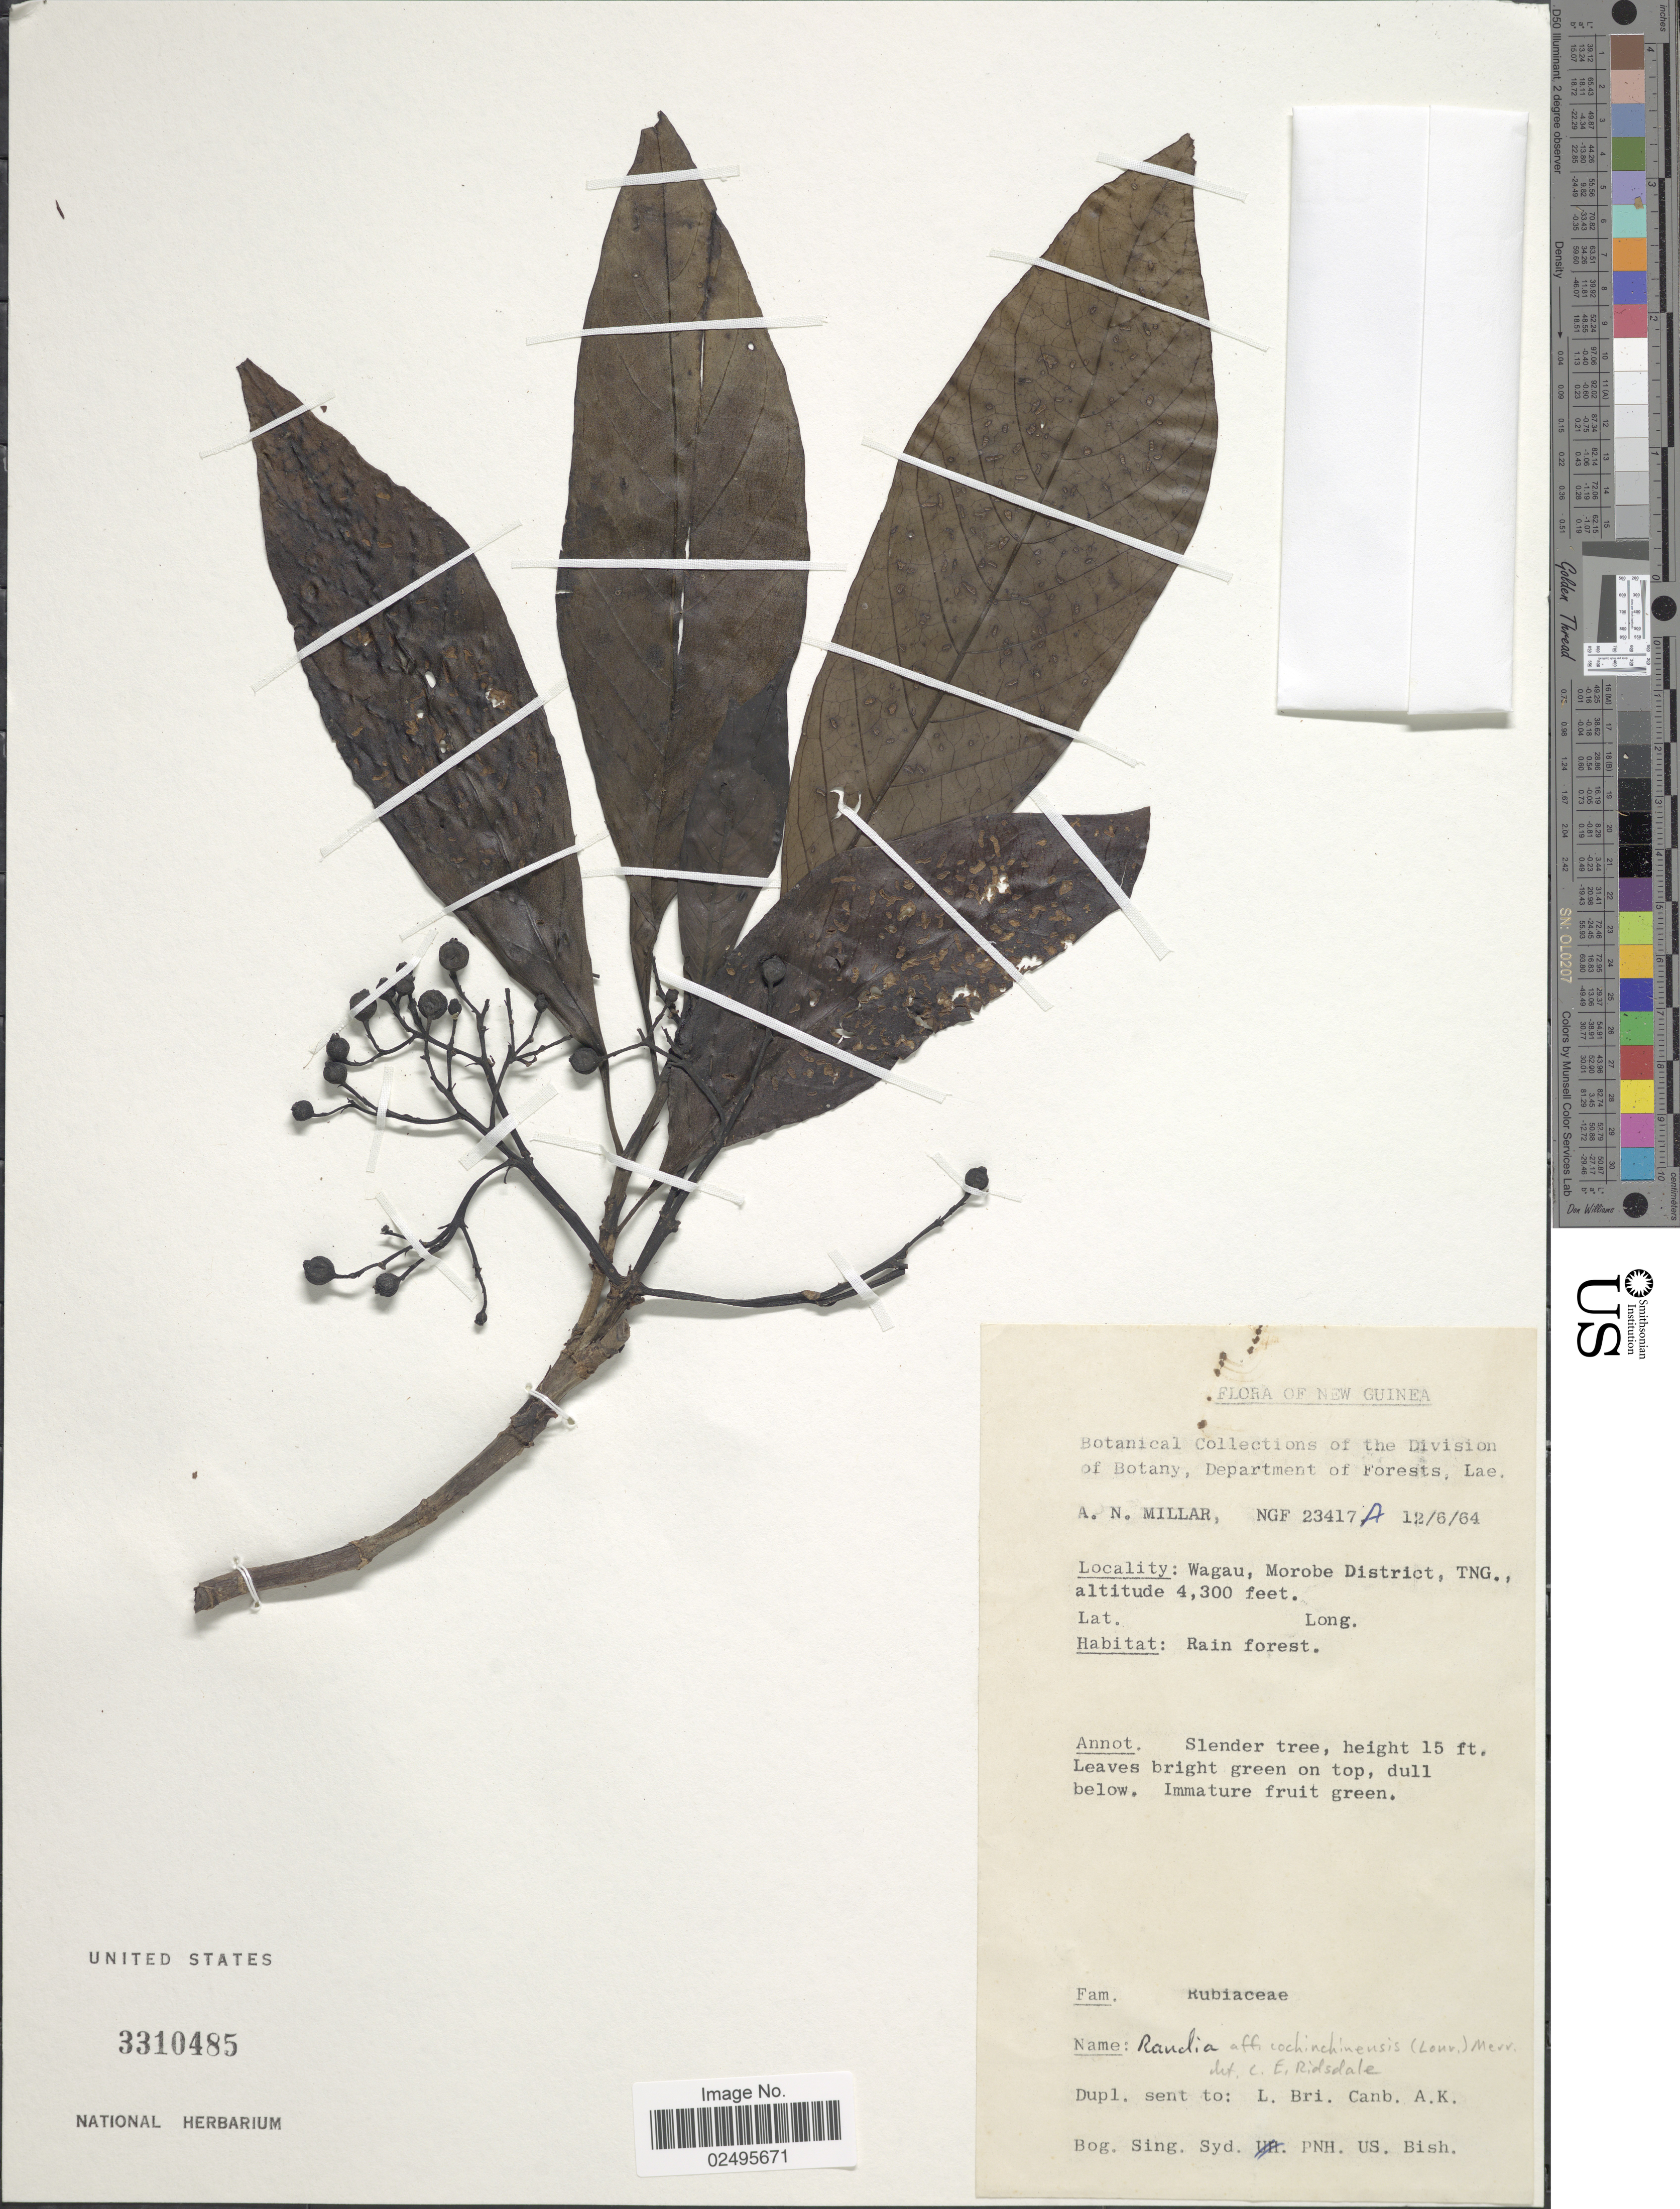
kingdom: Plantae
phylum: Tracheophyta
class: Magnoliopsida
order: Gentianales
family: Rubiaceae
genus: Aidia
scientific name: Aidia racemosa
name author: (Cav.) Tirv.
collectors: A. Millar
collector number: NGF 23417A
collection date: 1964-06-12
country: Papua New Guinea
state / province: Morobe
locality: New Guinea. Wagau, TNG,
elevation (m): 1311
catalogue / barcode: US 3310485